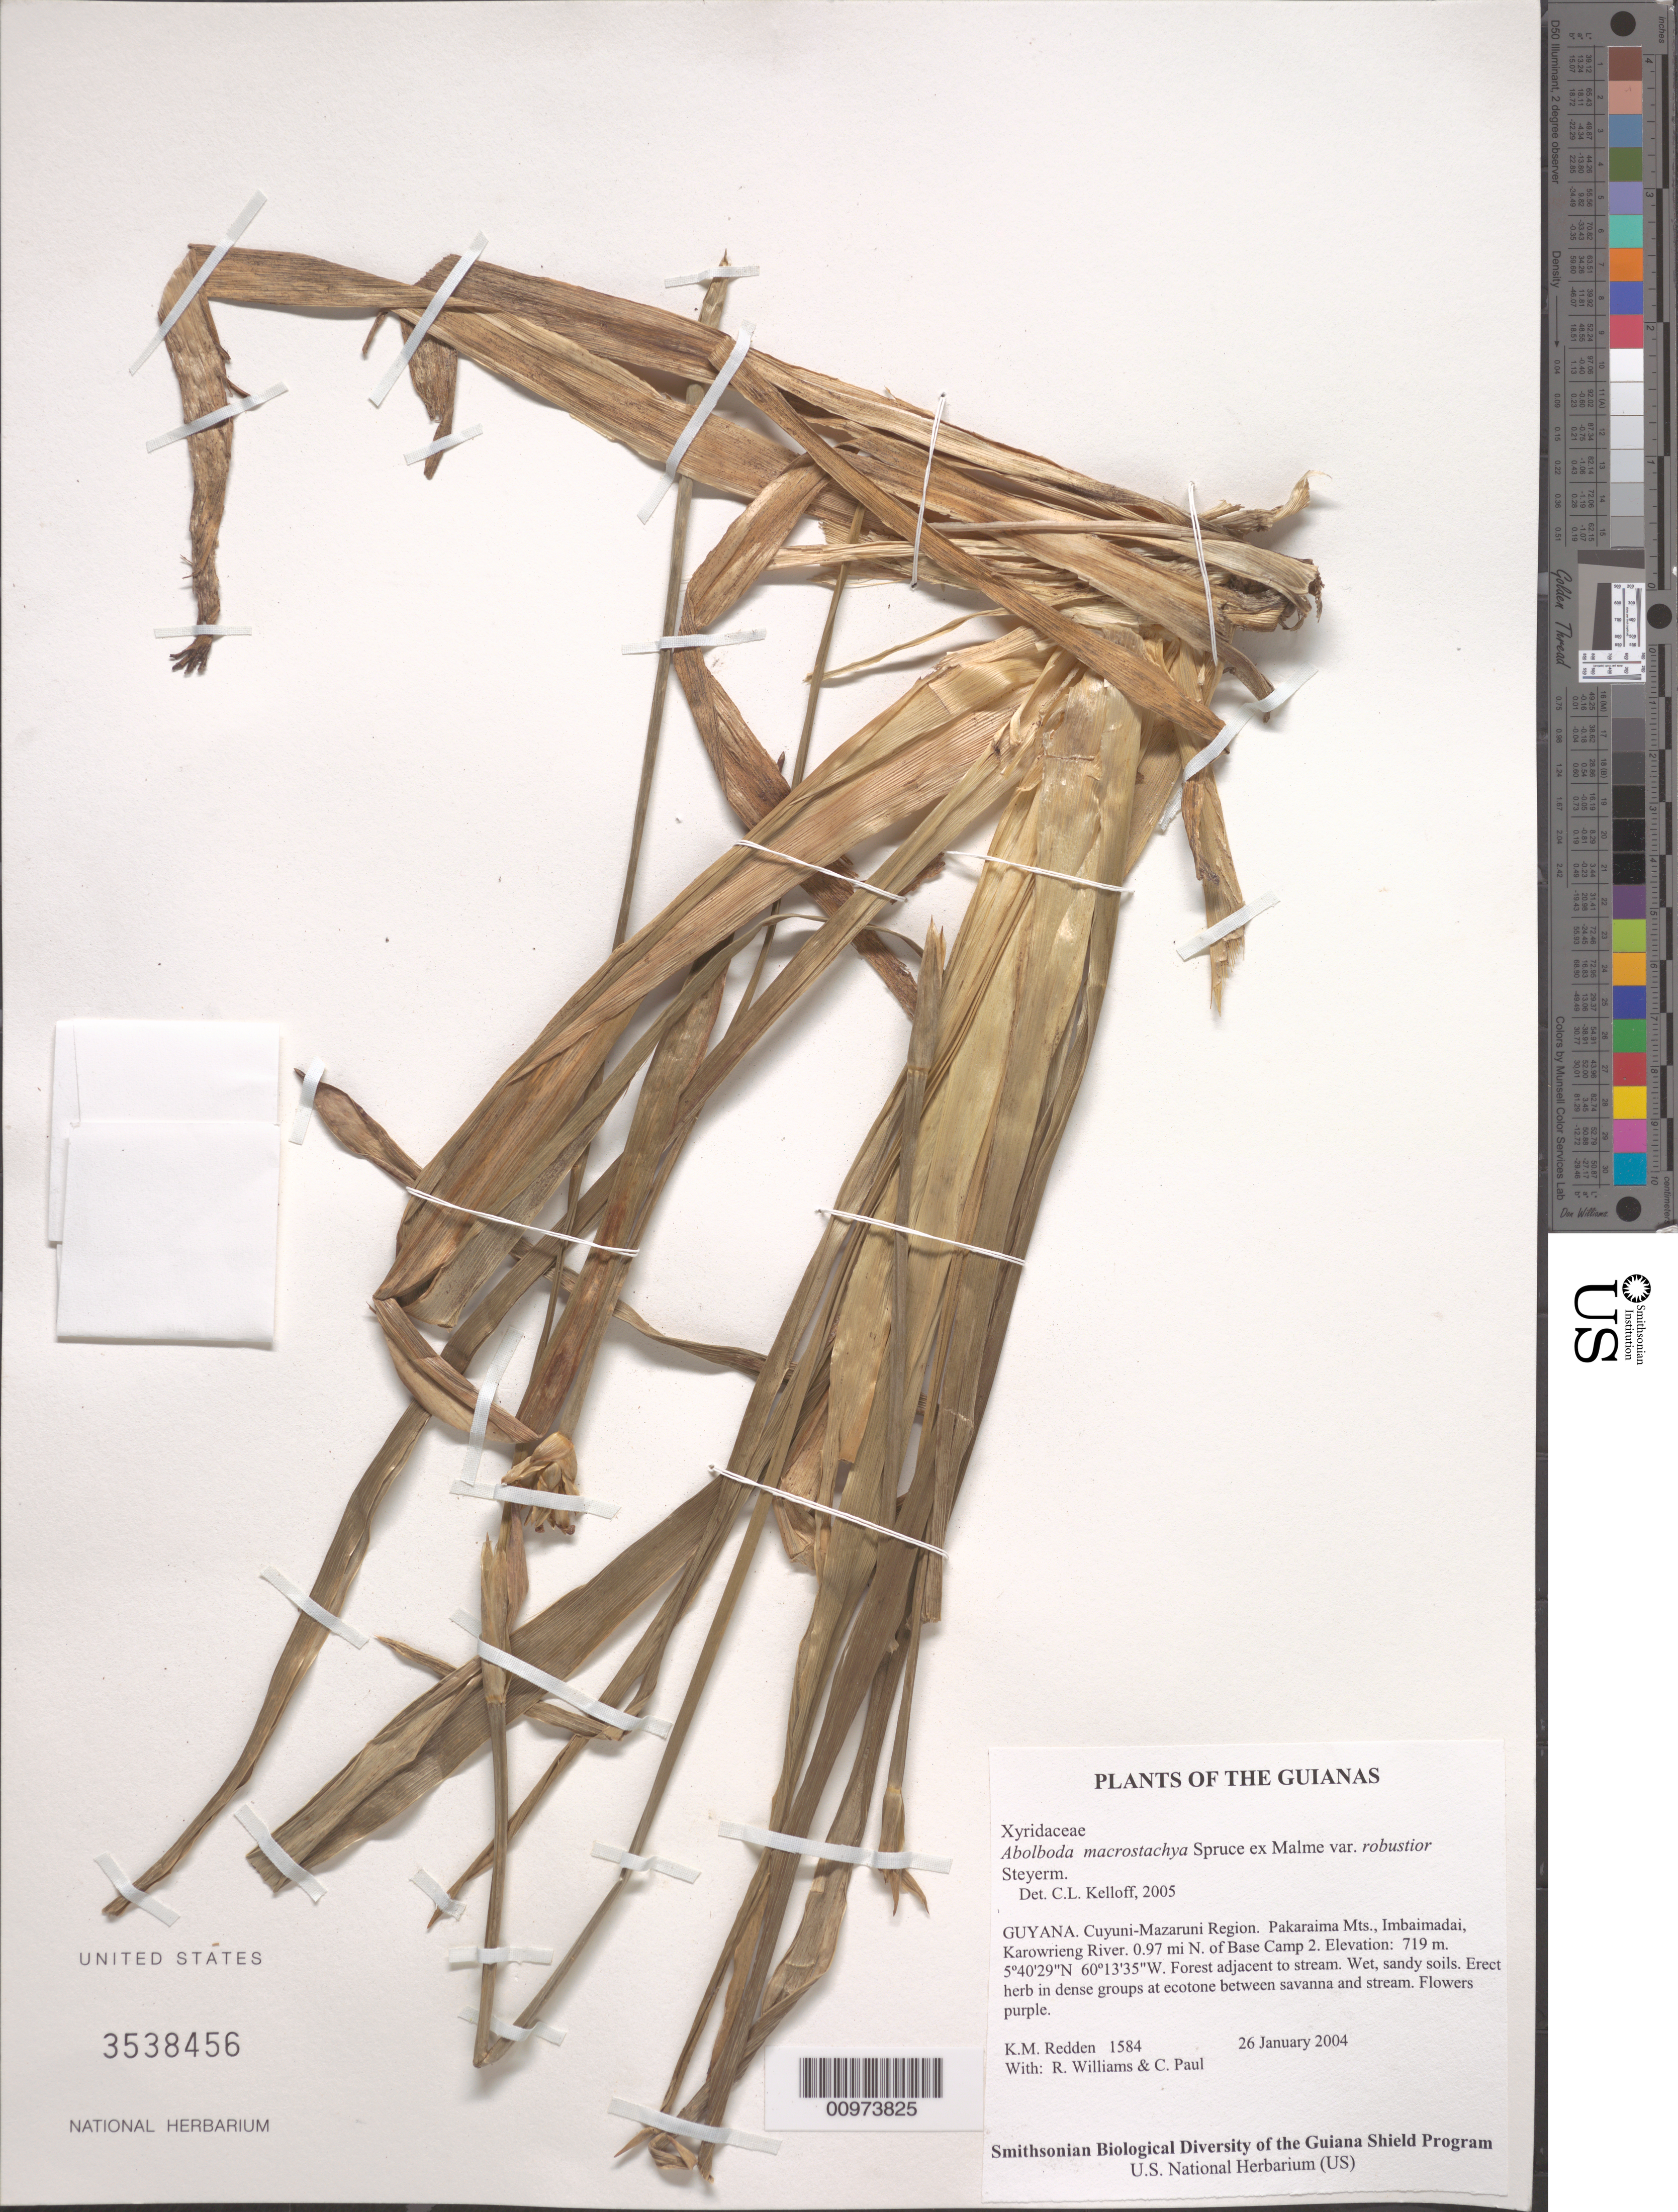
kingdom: Plantae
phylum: Tracheophyta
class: Liliopsida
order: Poales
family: Xyridaceae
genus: Abolboda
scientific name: Abolboda macrostachya var. robustior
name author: Steyerm.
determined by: Kelloff, Carol L., (US), Smithsonian Institution - National Museum of Natural History (UNITED STATES)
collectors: K. M. Redden, R. Williams & C. Paul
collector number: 1584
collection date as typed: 26 January 2004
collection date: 2004-01-26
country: Guyana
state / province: Cuyuni-Mazaruni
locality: Pakaraima Mts., Imbaimadai, Karowrieng River. 0.97 mi N. of Base Camp 2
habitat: Forest adjacent to stream. Wet, sandy soils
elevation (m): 719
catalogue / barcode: US 3538456